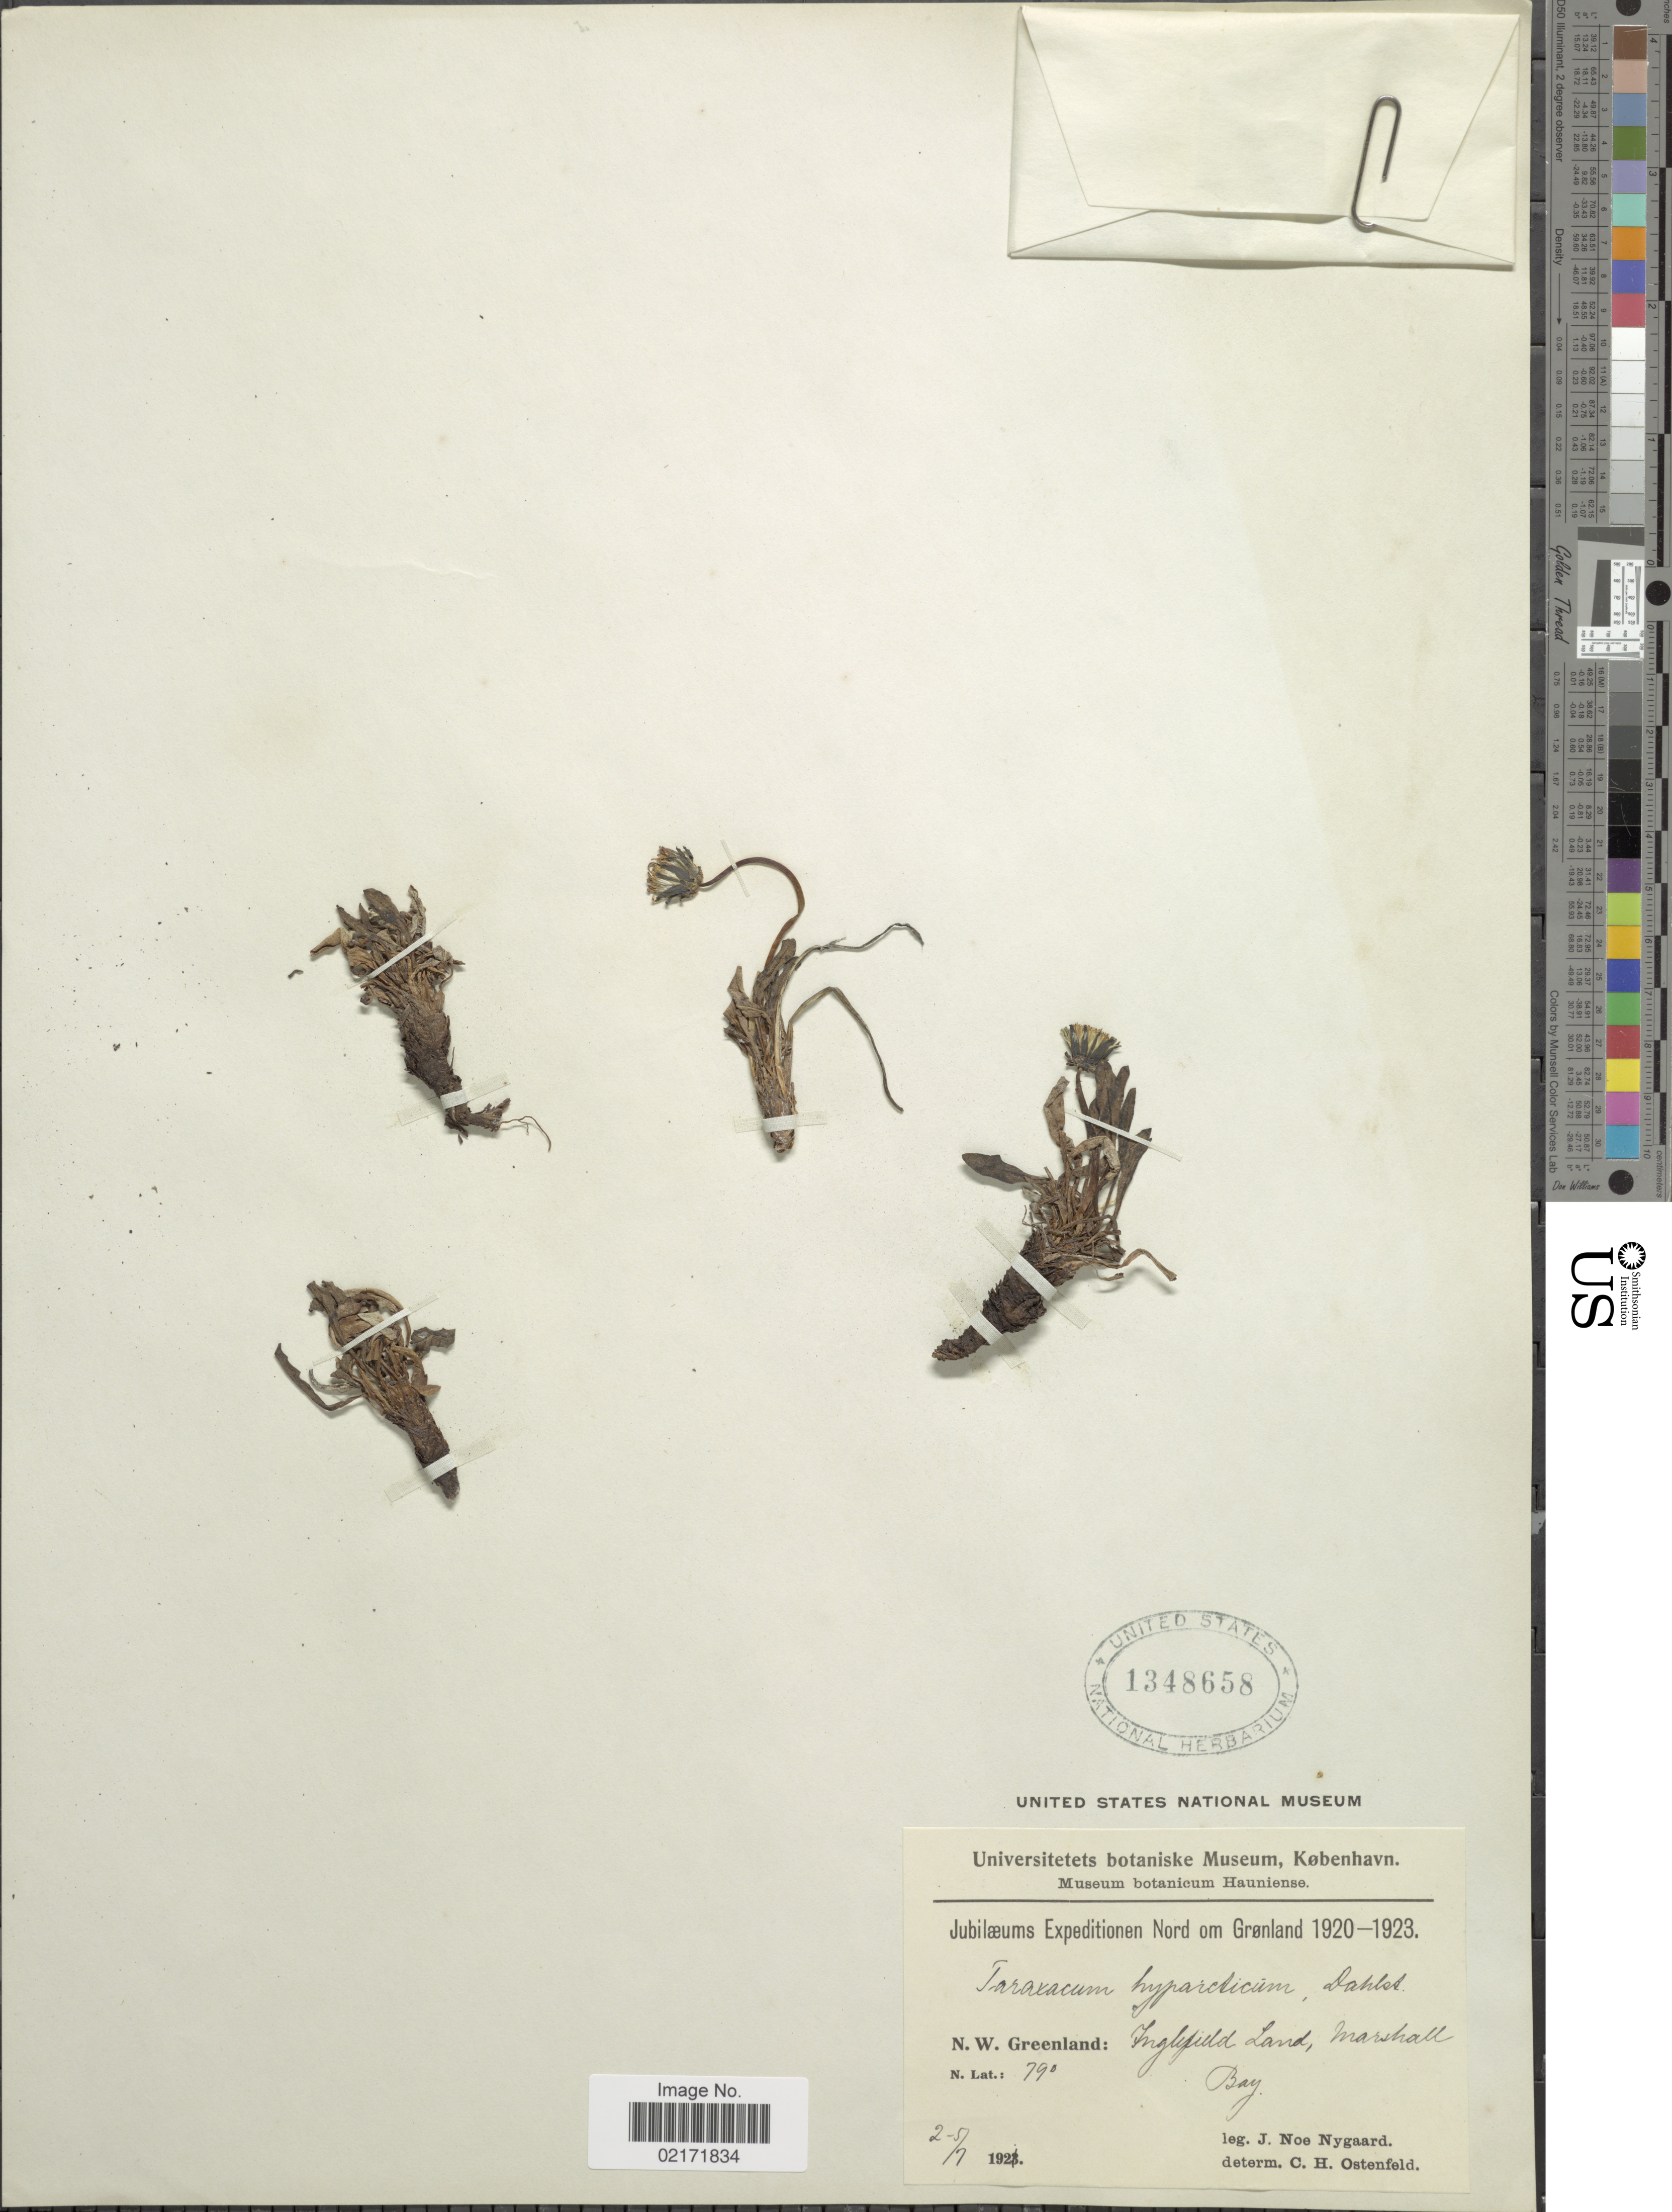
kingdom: Plantae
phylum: Tracheophyta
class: Magnoliopsida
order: Asterales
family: Asteraceae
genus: Taraxacum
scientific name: Taraxacum hyparcticum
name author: Dahlst.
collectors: J. Nygaard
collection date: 1921-07-25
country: Greenland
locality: N.W. Greenland: Inglefield Land, Marshall Bay.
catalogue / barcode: US 1348658